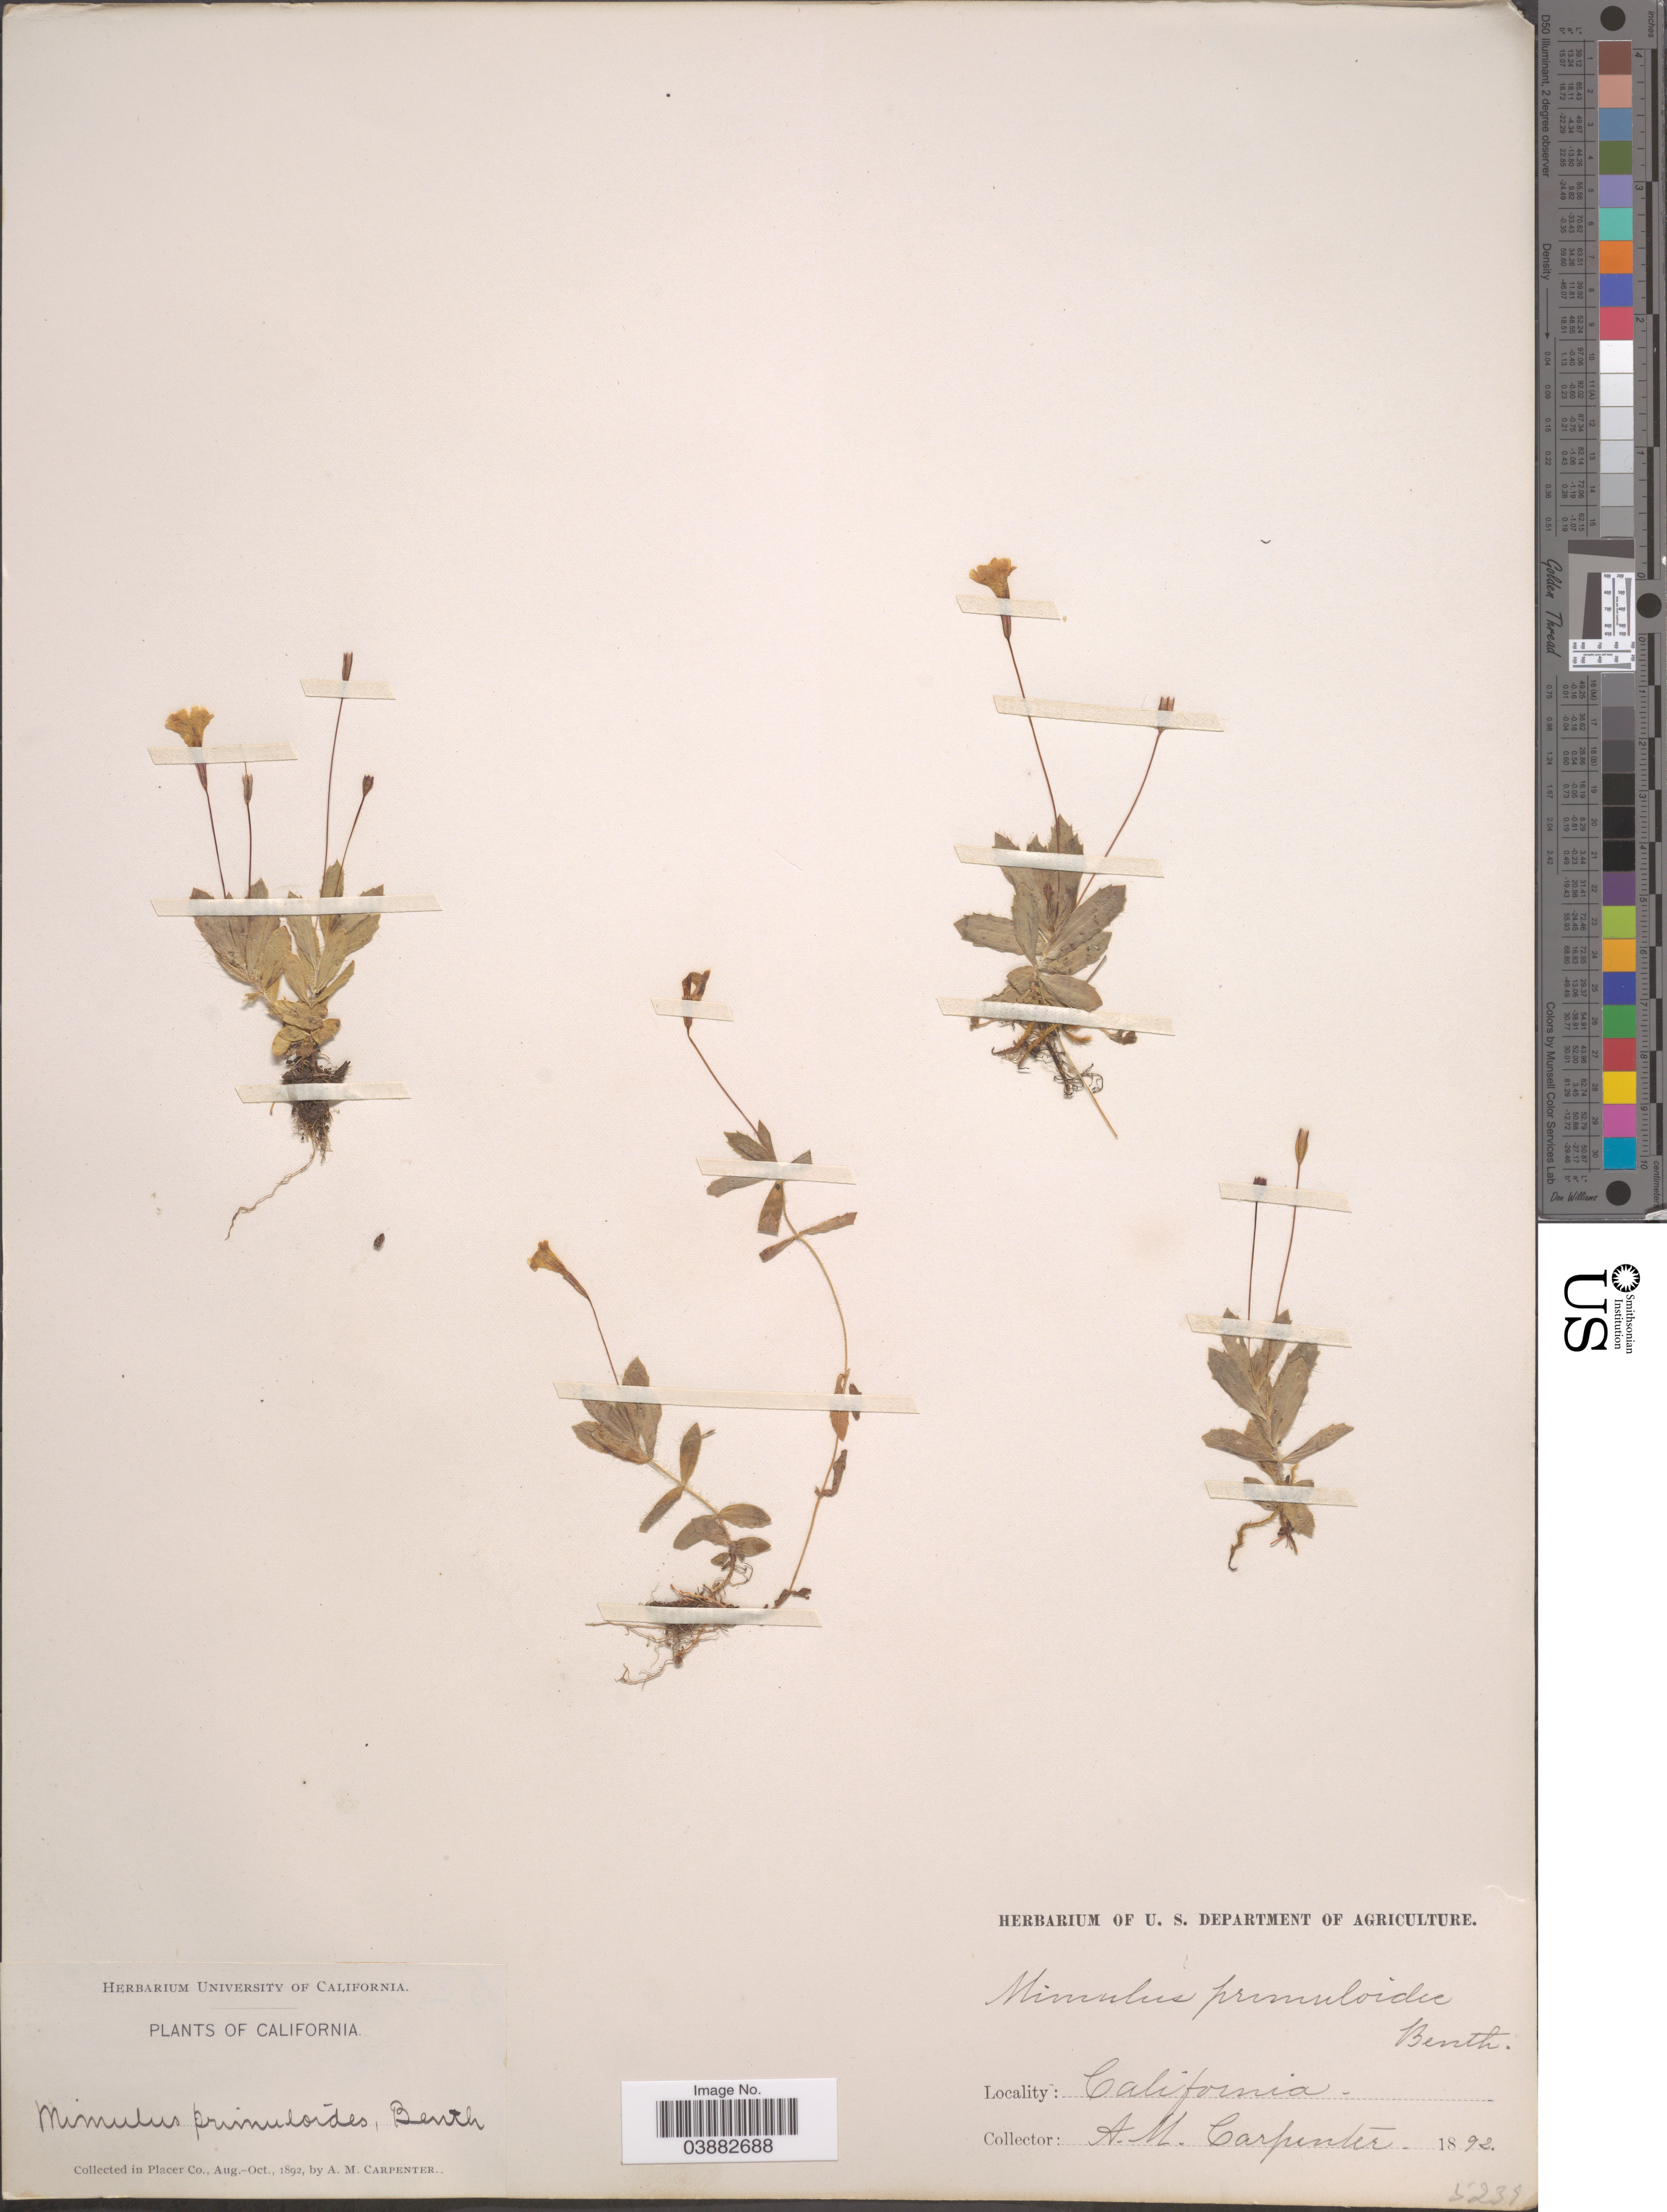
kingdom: Plantae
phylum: Tracheophyta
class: Magnoliopsida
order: Lamiales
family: Phrymaceae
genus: Mimulus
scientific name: Mimulus primuloides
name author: Benth.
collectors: A. Carpenter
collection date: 1892-08/1892-10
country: United States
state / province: California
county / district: Placer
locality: In Placer Co.